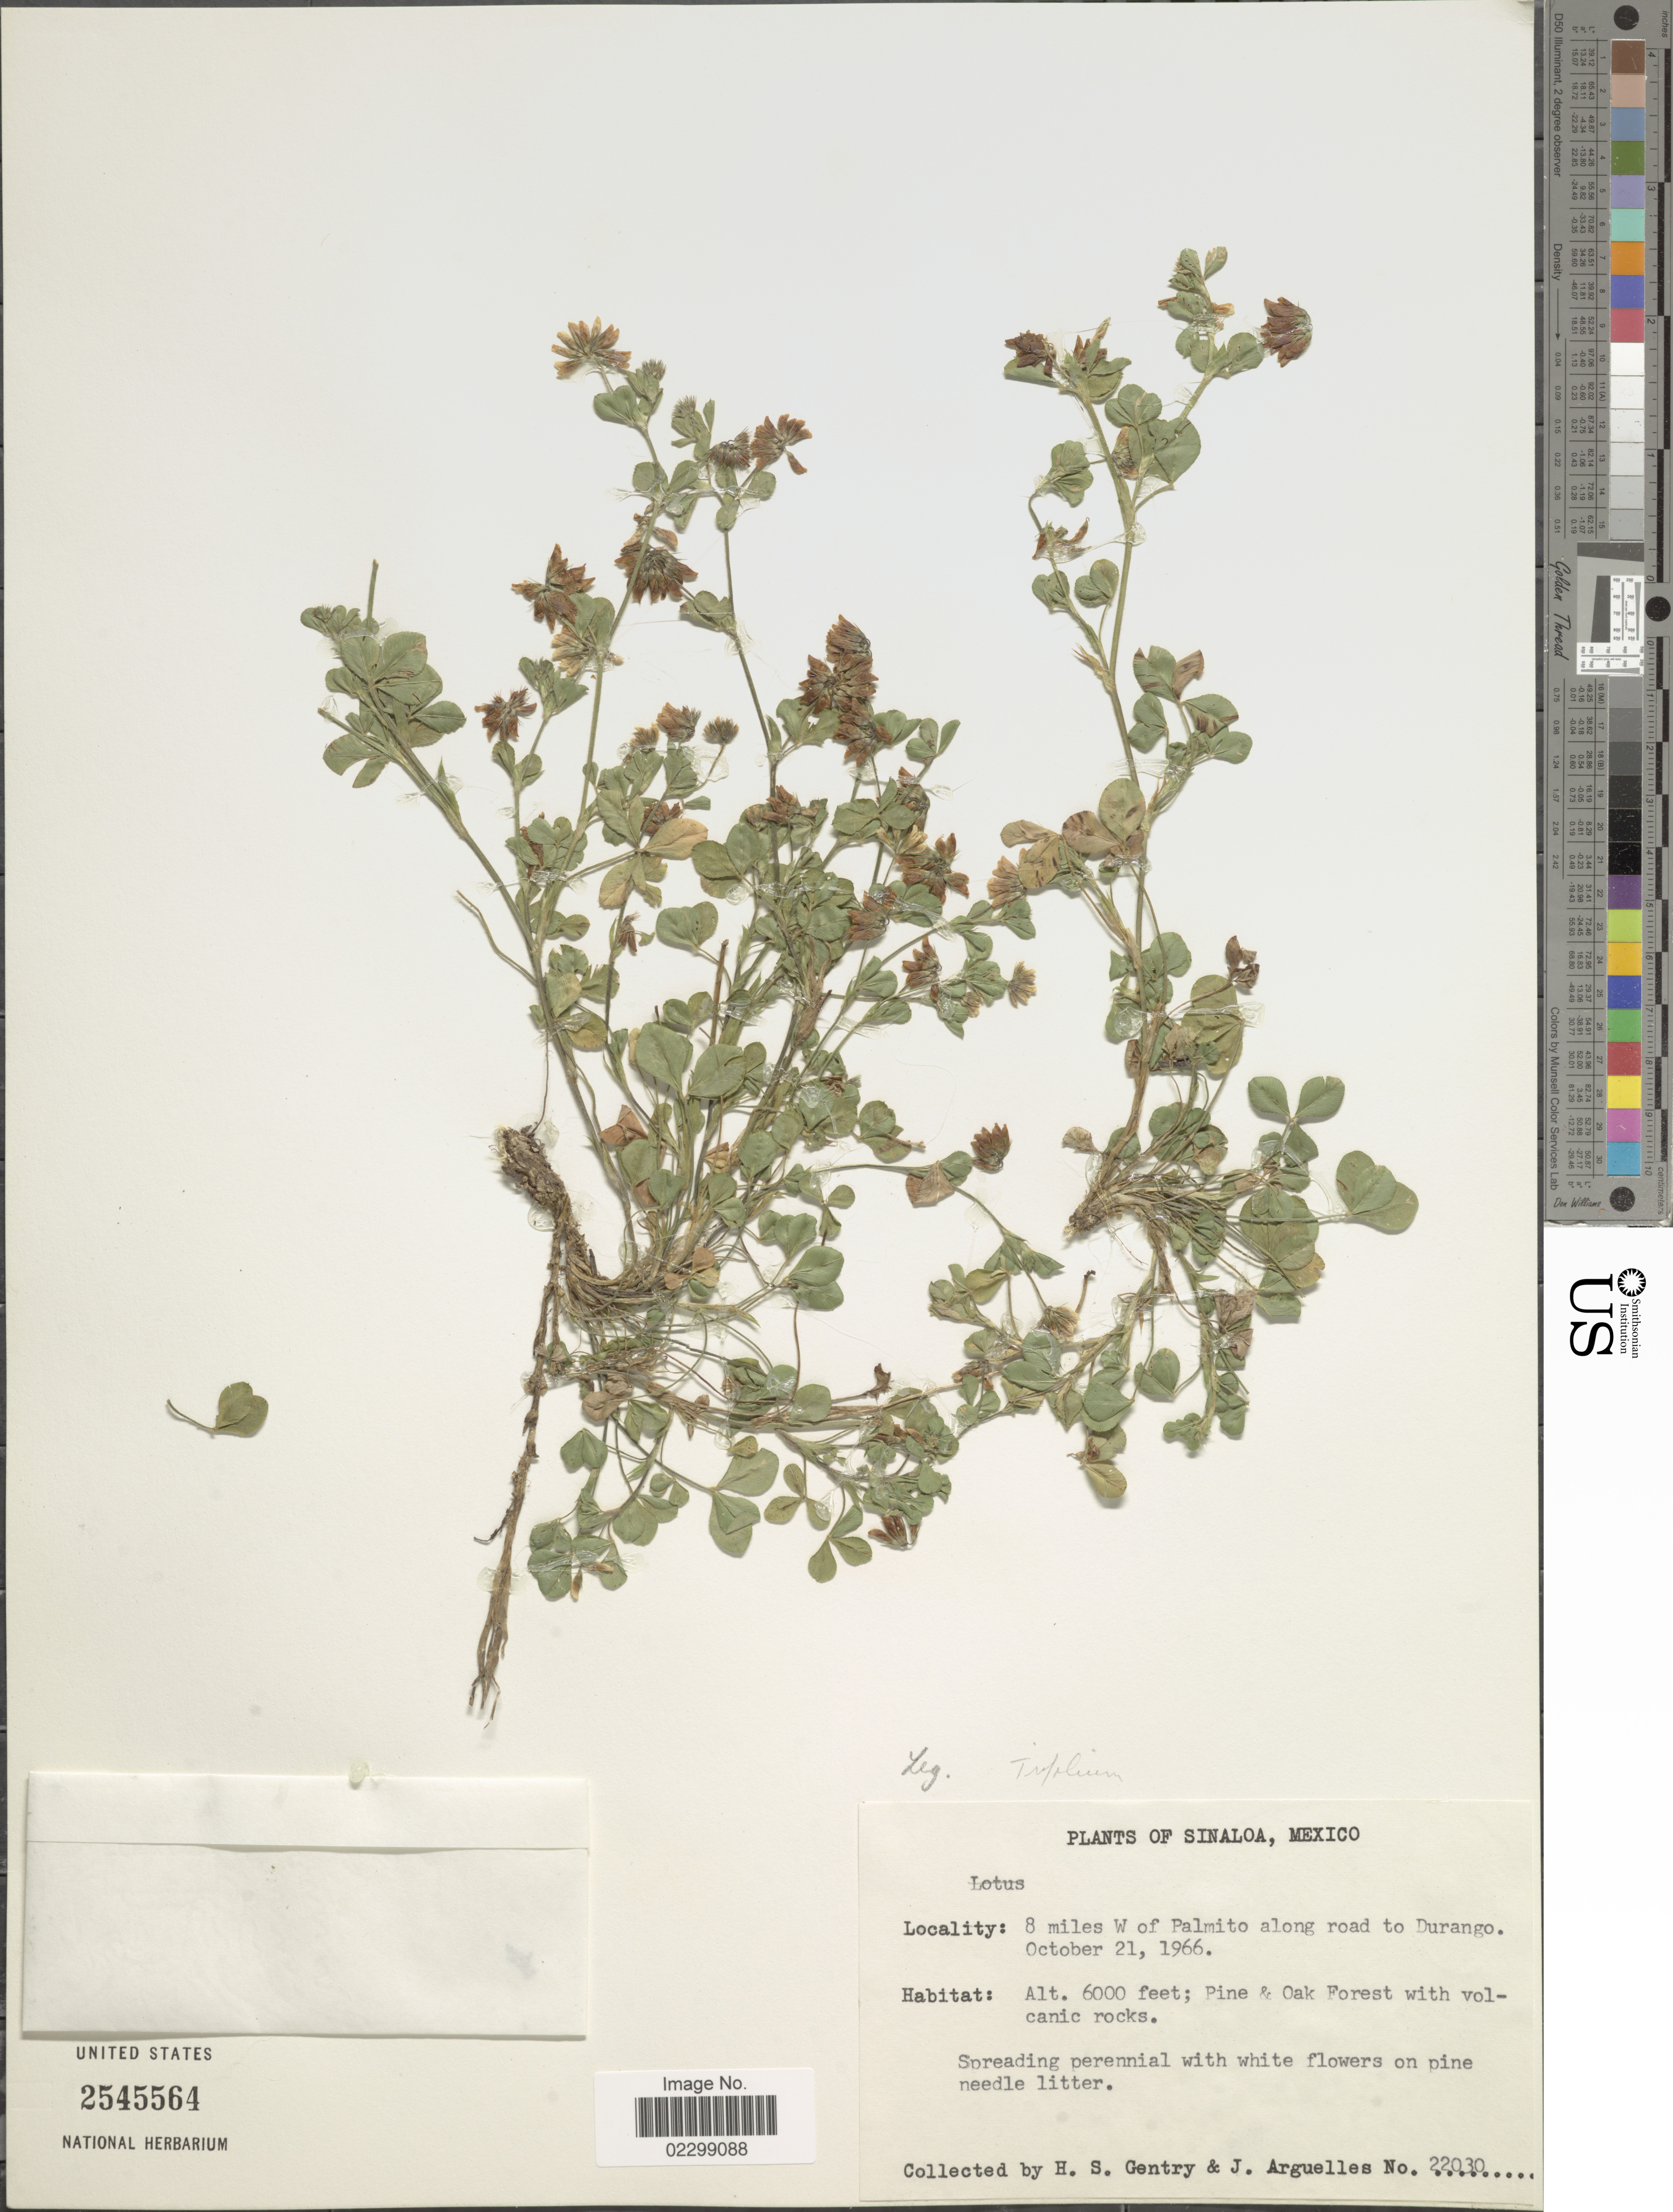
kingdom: Plantae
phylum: Tracheophyta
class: Magnoliopsida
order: Fabales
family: Fabaceae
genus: Trifolium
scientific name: Trifolium sp.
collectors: H. S. Gentry & J. Arguelles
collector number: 22030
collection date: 1966-10-21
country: Mexico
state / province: Sinaloa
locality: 8 miles W of Palmito along road to Durango, Pine & Oak Forest with volcanic rocks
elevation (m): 1829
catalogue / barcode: US 2545564